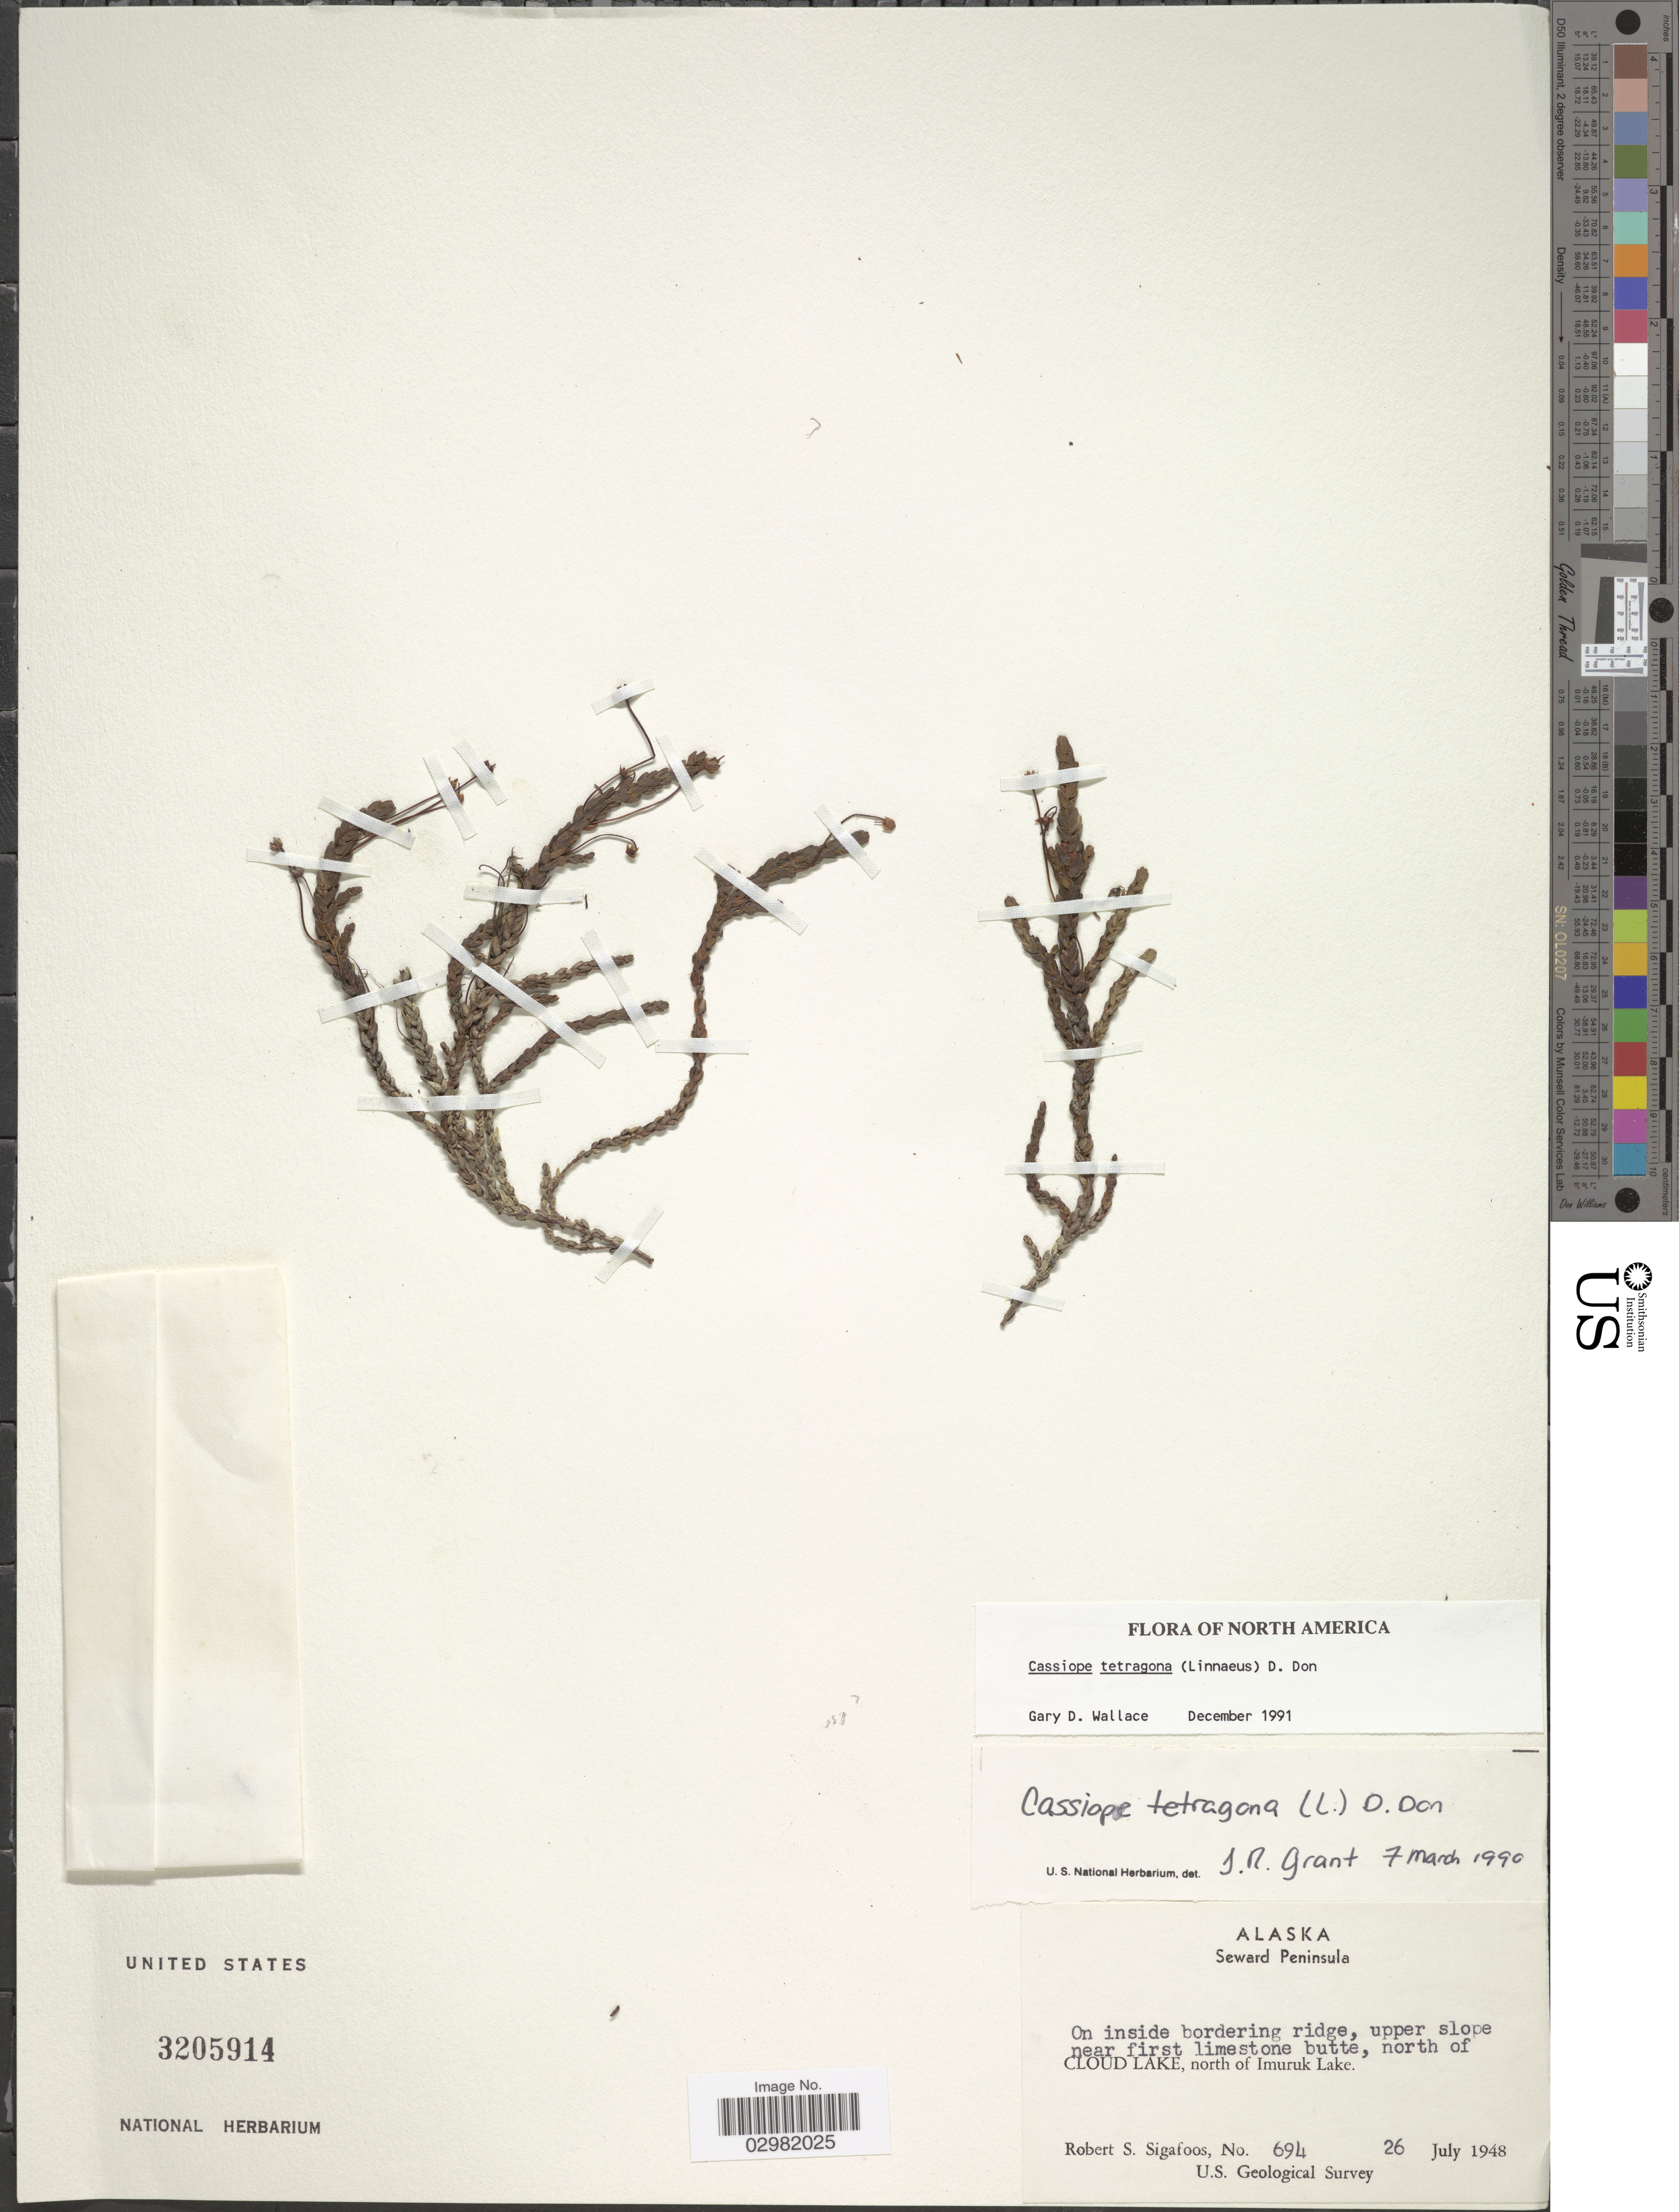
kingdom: Plantae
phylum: Tracheophyta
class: Magnoliopsida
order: Ericales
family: Ericaceae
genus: Cassiope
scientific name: Cassiope tetragona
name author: (L.) D. Don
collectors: R. Sigafoos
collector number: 694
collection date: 1948-07-26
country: United States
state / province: Alaska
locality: Seward Peninsula, On inside bordering ridge, upper slope near first limestone butte, north of Cloud Lake, north of Imuruk Lake.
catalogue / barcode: US 3205914